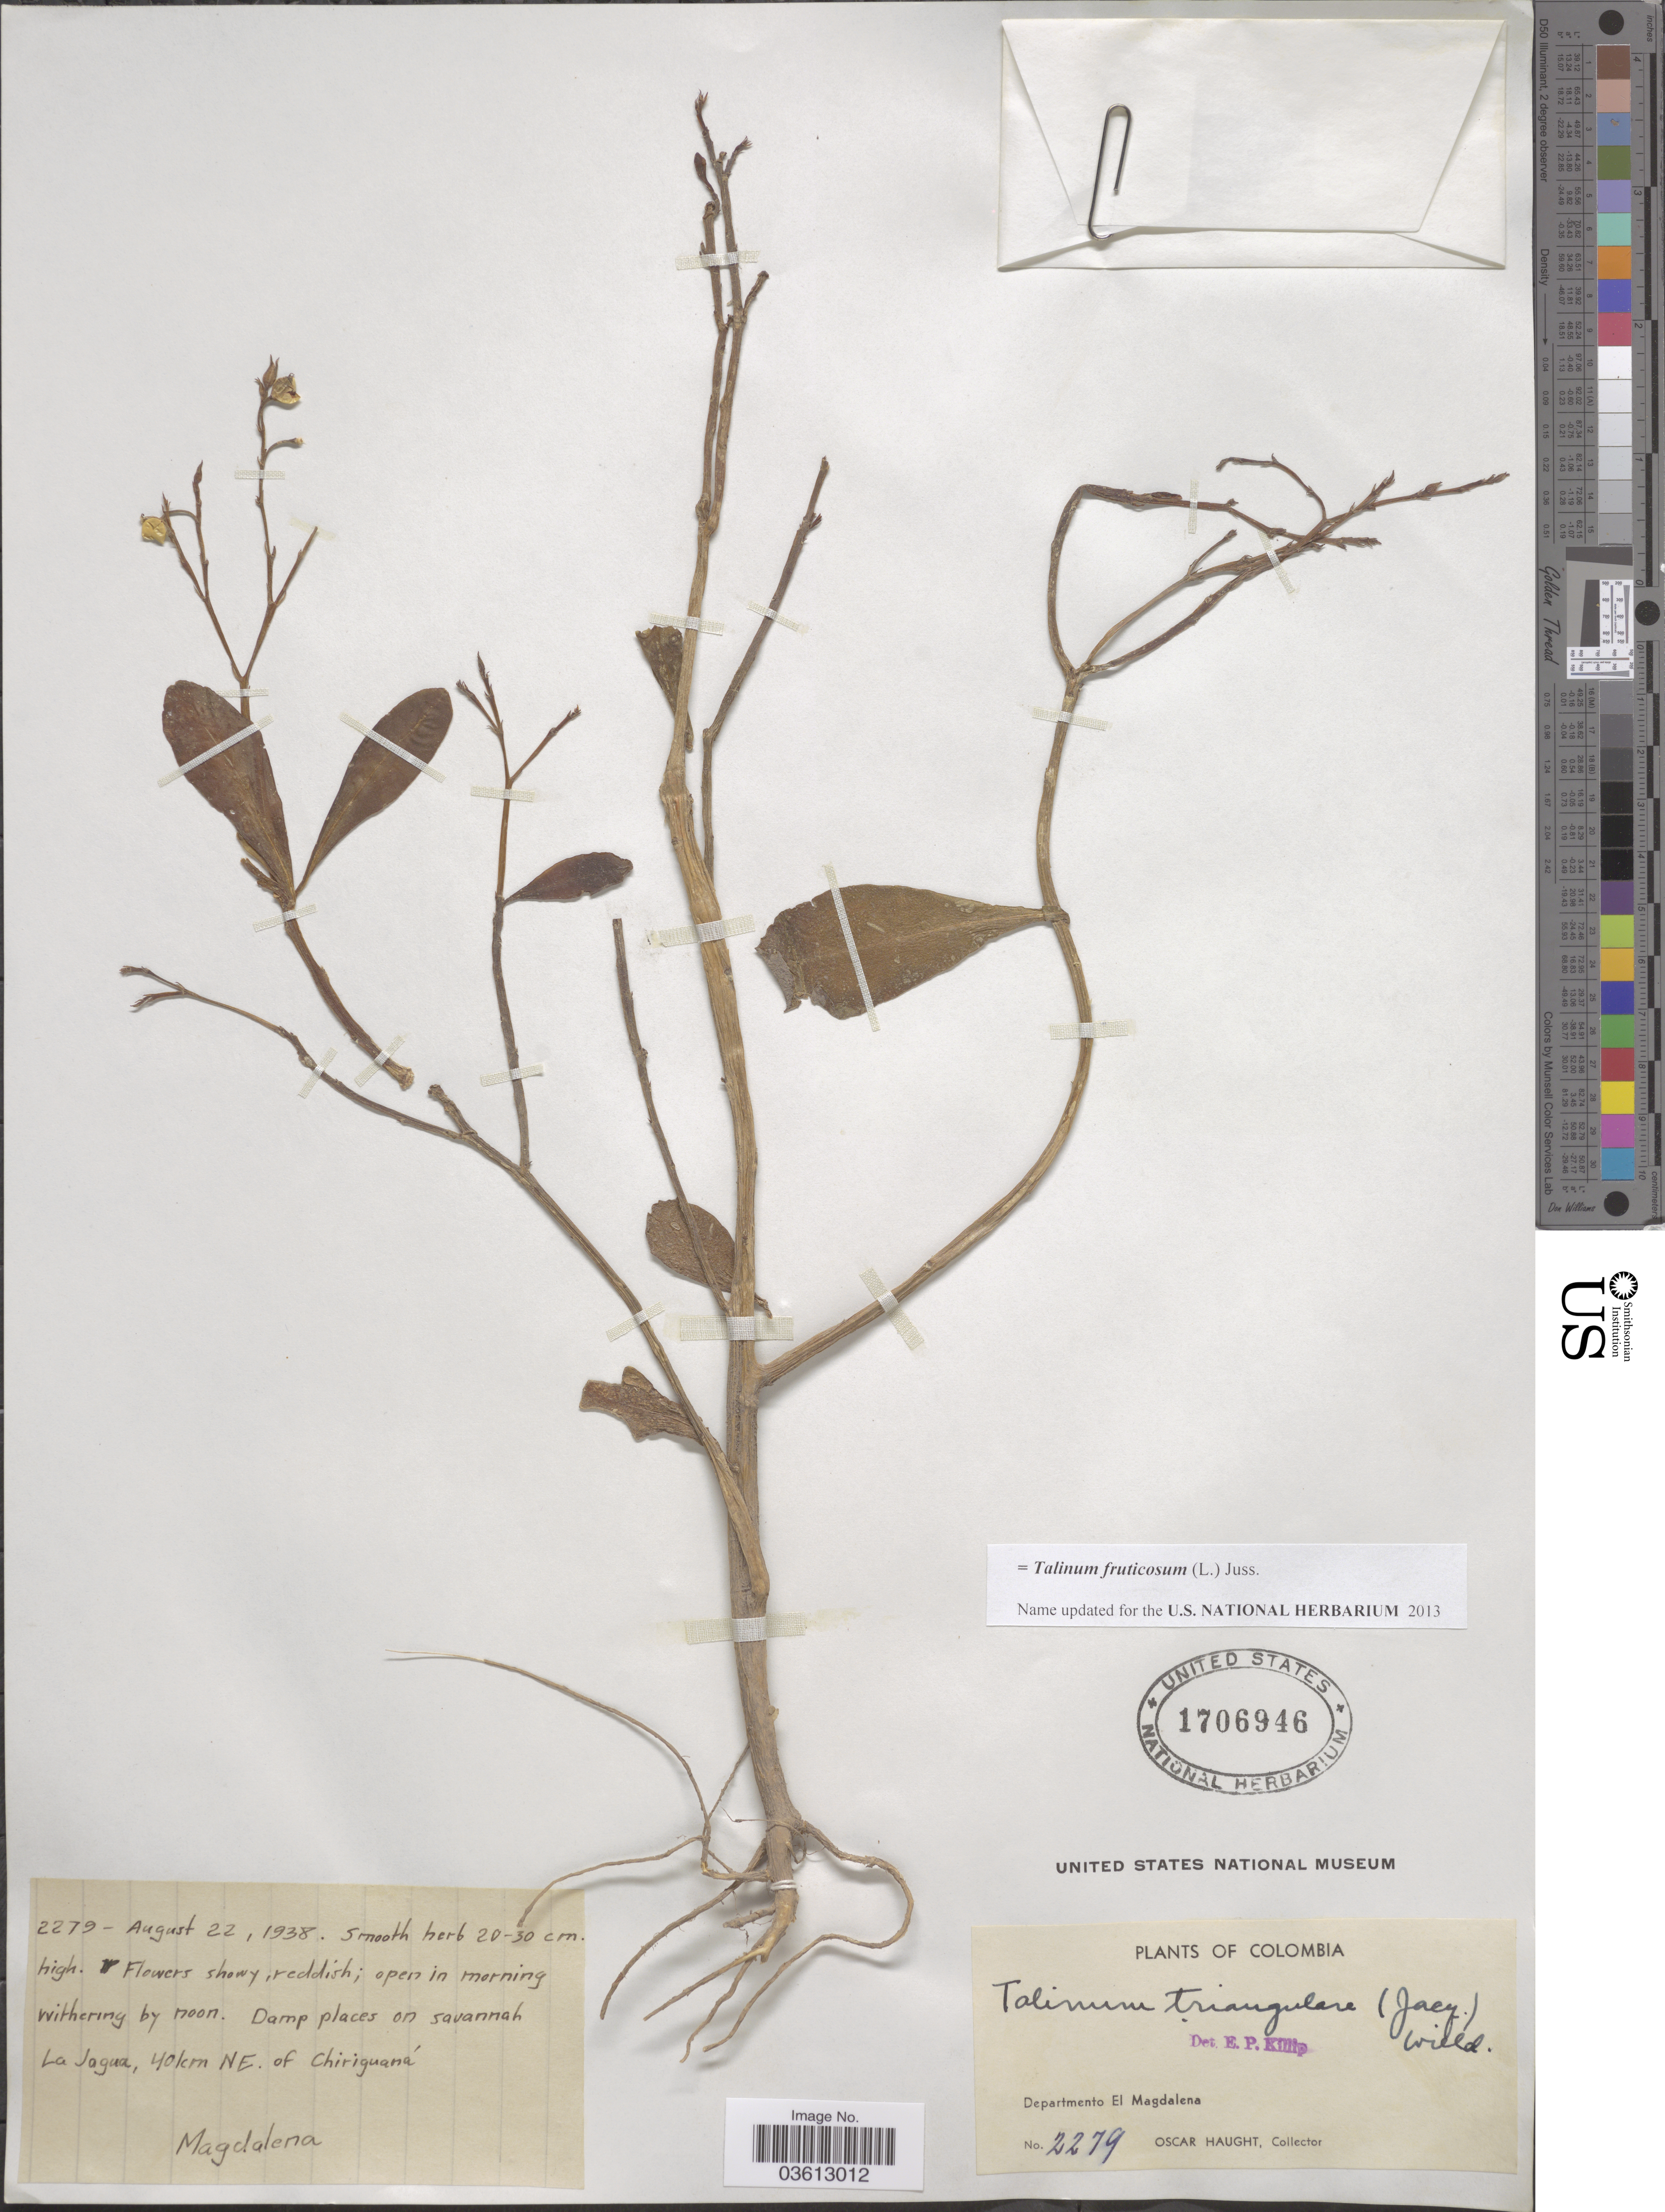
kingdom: Plantae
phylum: Tracheophyta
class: Magnoliopsida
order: Caryophyllales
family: Talinaceae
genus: Talinum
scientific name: Talinum fruticosum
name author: (L.) Juss.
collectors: O. Haught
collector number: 2279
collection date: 1938-08-22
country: Colombia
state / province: Magdalena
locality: Departmento El Magdalena. La Jagua, 40 km NE. of Chiriguaná.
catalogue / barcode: US 1706946